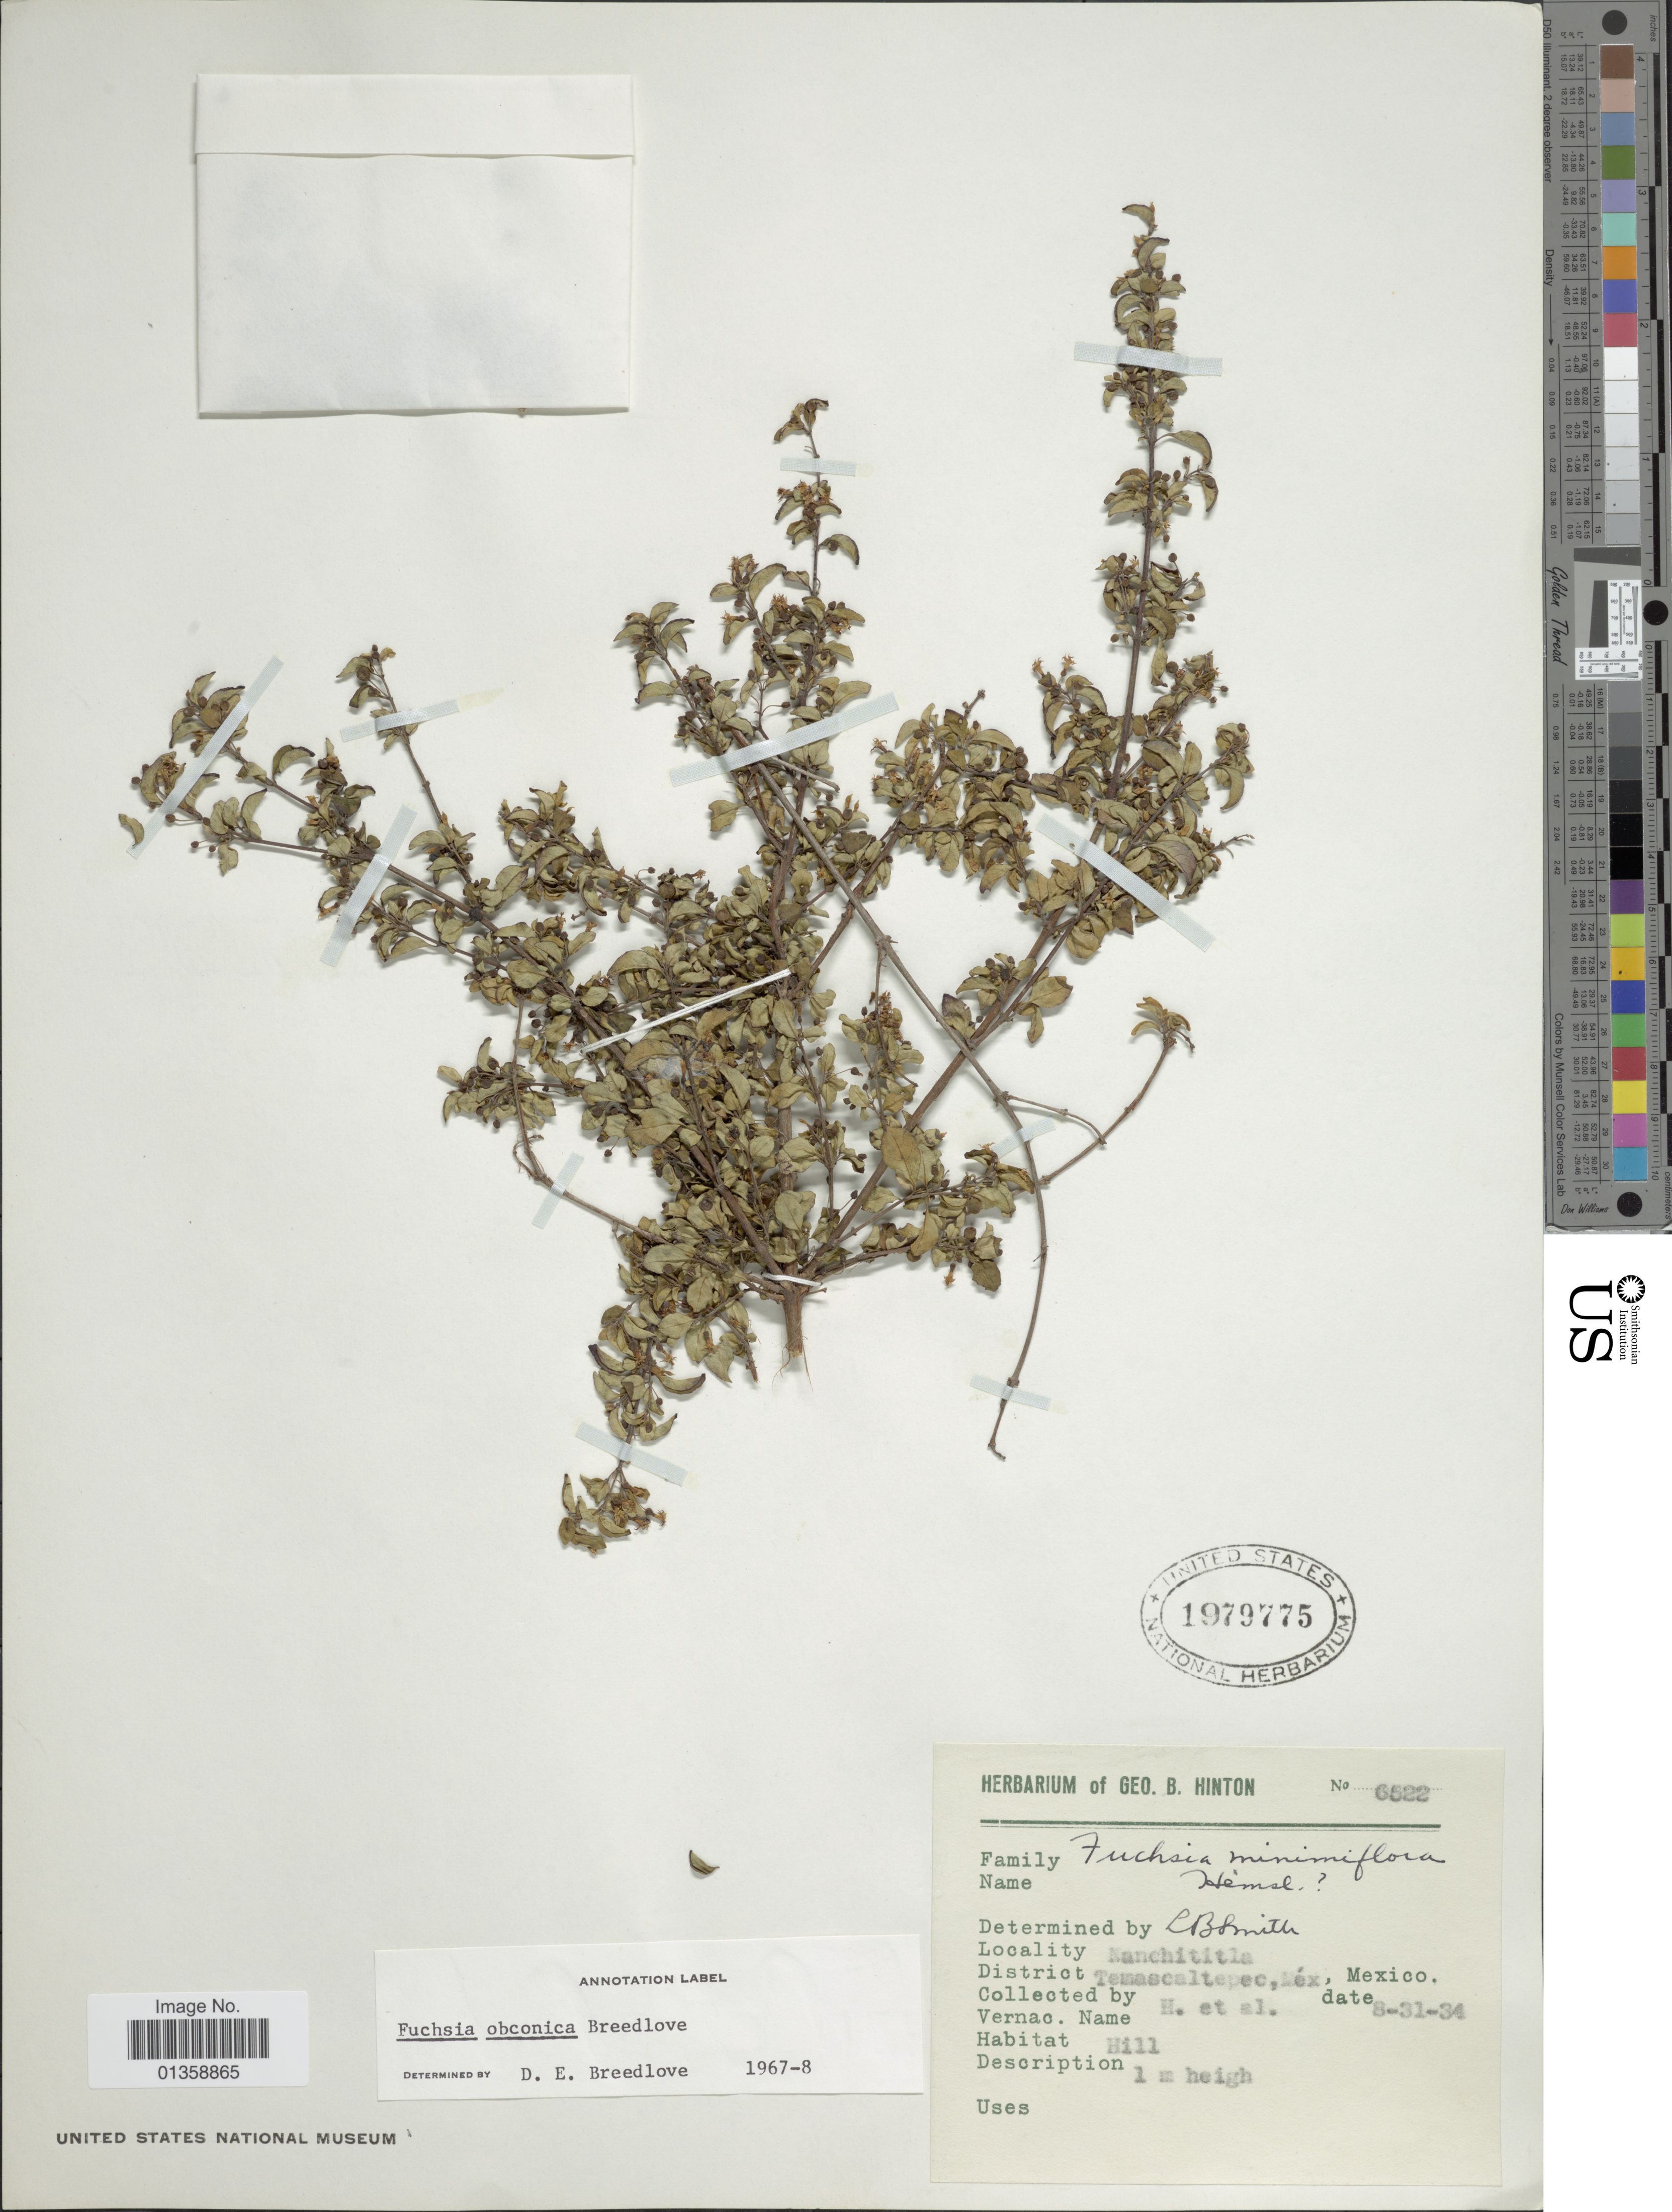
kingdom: Plantae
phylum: Tracheophyta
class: Magnoliopsida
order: Myrtales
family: Onagraceae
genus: Fuchsia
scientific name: Fuchsia obconica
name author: Breedlove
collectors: G. B. Hinton & et al.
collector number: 6522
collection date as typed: Transcribed d/m/y: 31/8/34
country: Mexico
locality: Nanchititla, District Temascaltepec, Mex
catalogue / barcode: US 1979775